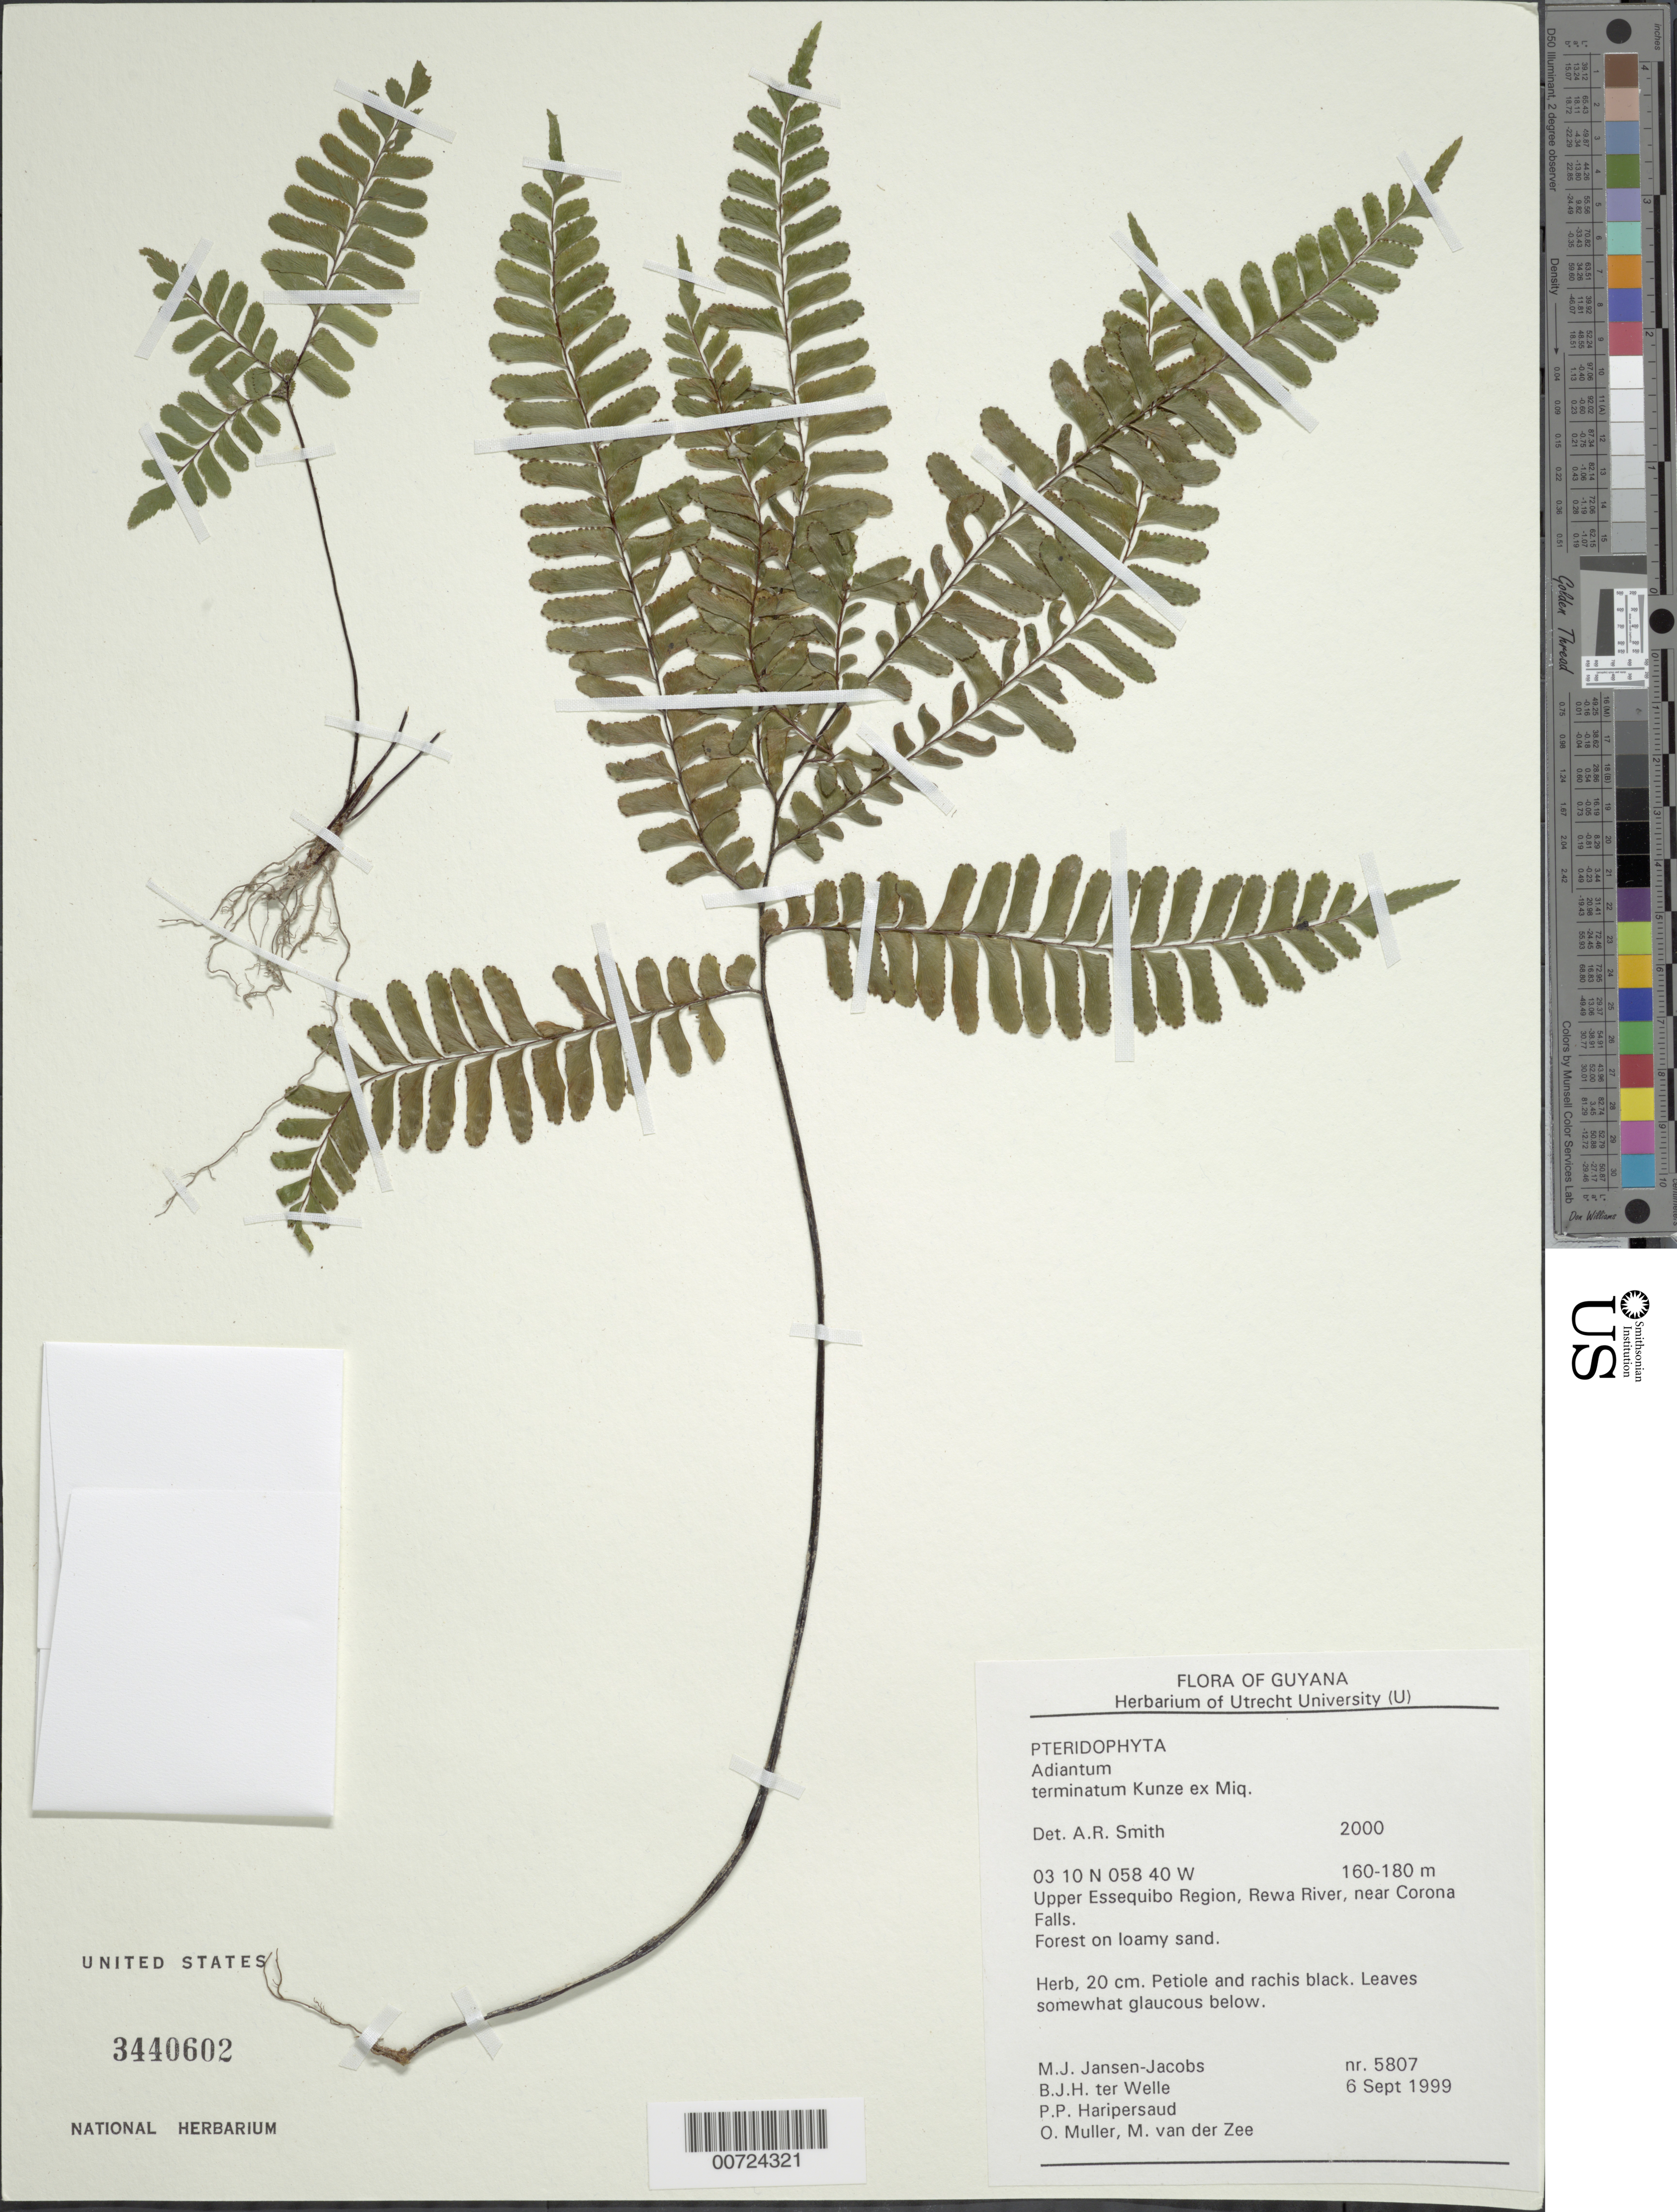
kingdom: Plantae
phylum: Tracheophyta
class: Polypodiopsida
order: Polypodiales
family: Pteridaceae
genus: Adiantum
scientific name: Adiantum terminatum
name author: Kunze ex Miq.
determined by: Smith, Alan R., (UC)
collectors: M. J. Jansen-Jacobs, B. Welle, P. Haripersaud, O. Muller & M. van der Zee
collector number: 5807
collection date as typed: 6-Sep-99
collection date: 1999-09-06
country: Guyana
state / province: U. Takutu-U. Essequibo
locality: Rewa River, near Corona Falls, Upper Essequibo Region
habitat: Forest on loamy sand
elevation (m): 160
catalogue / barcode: US 3440602